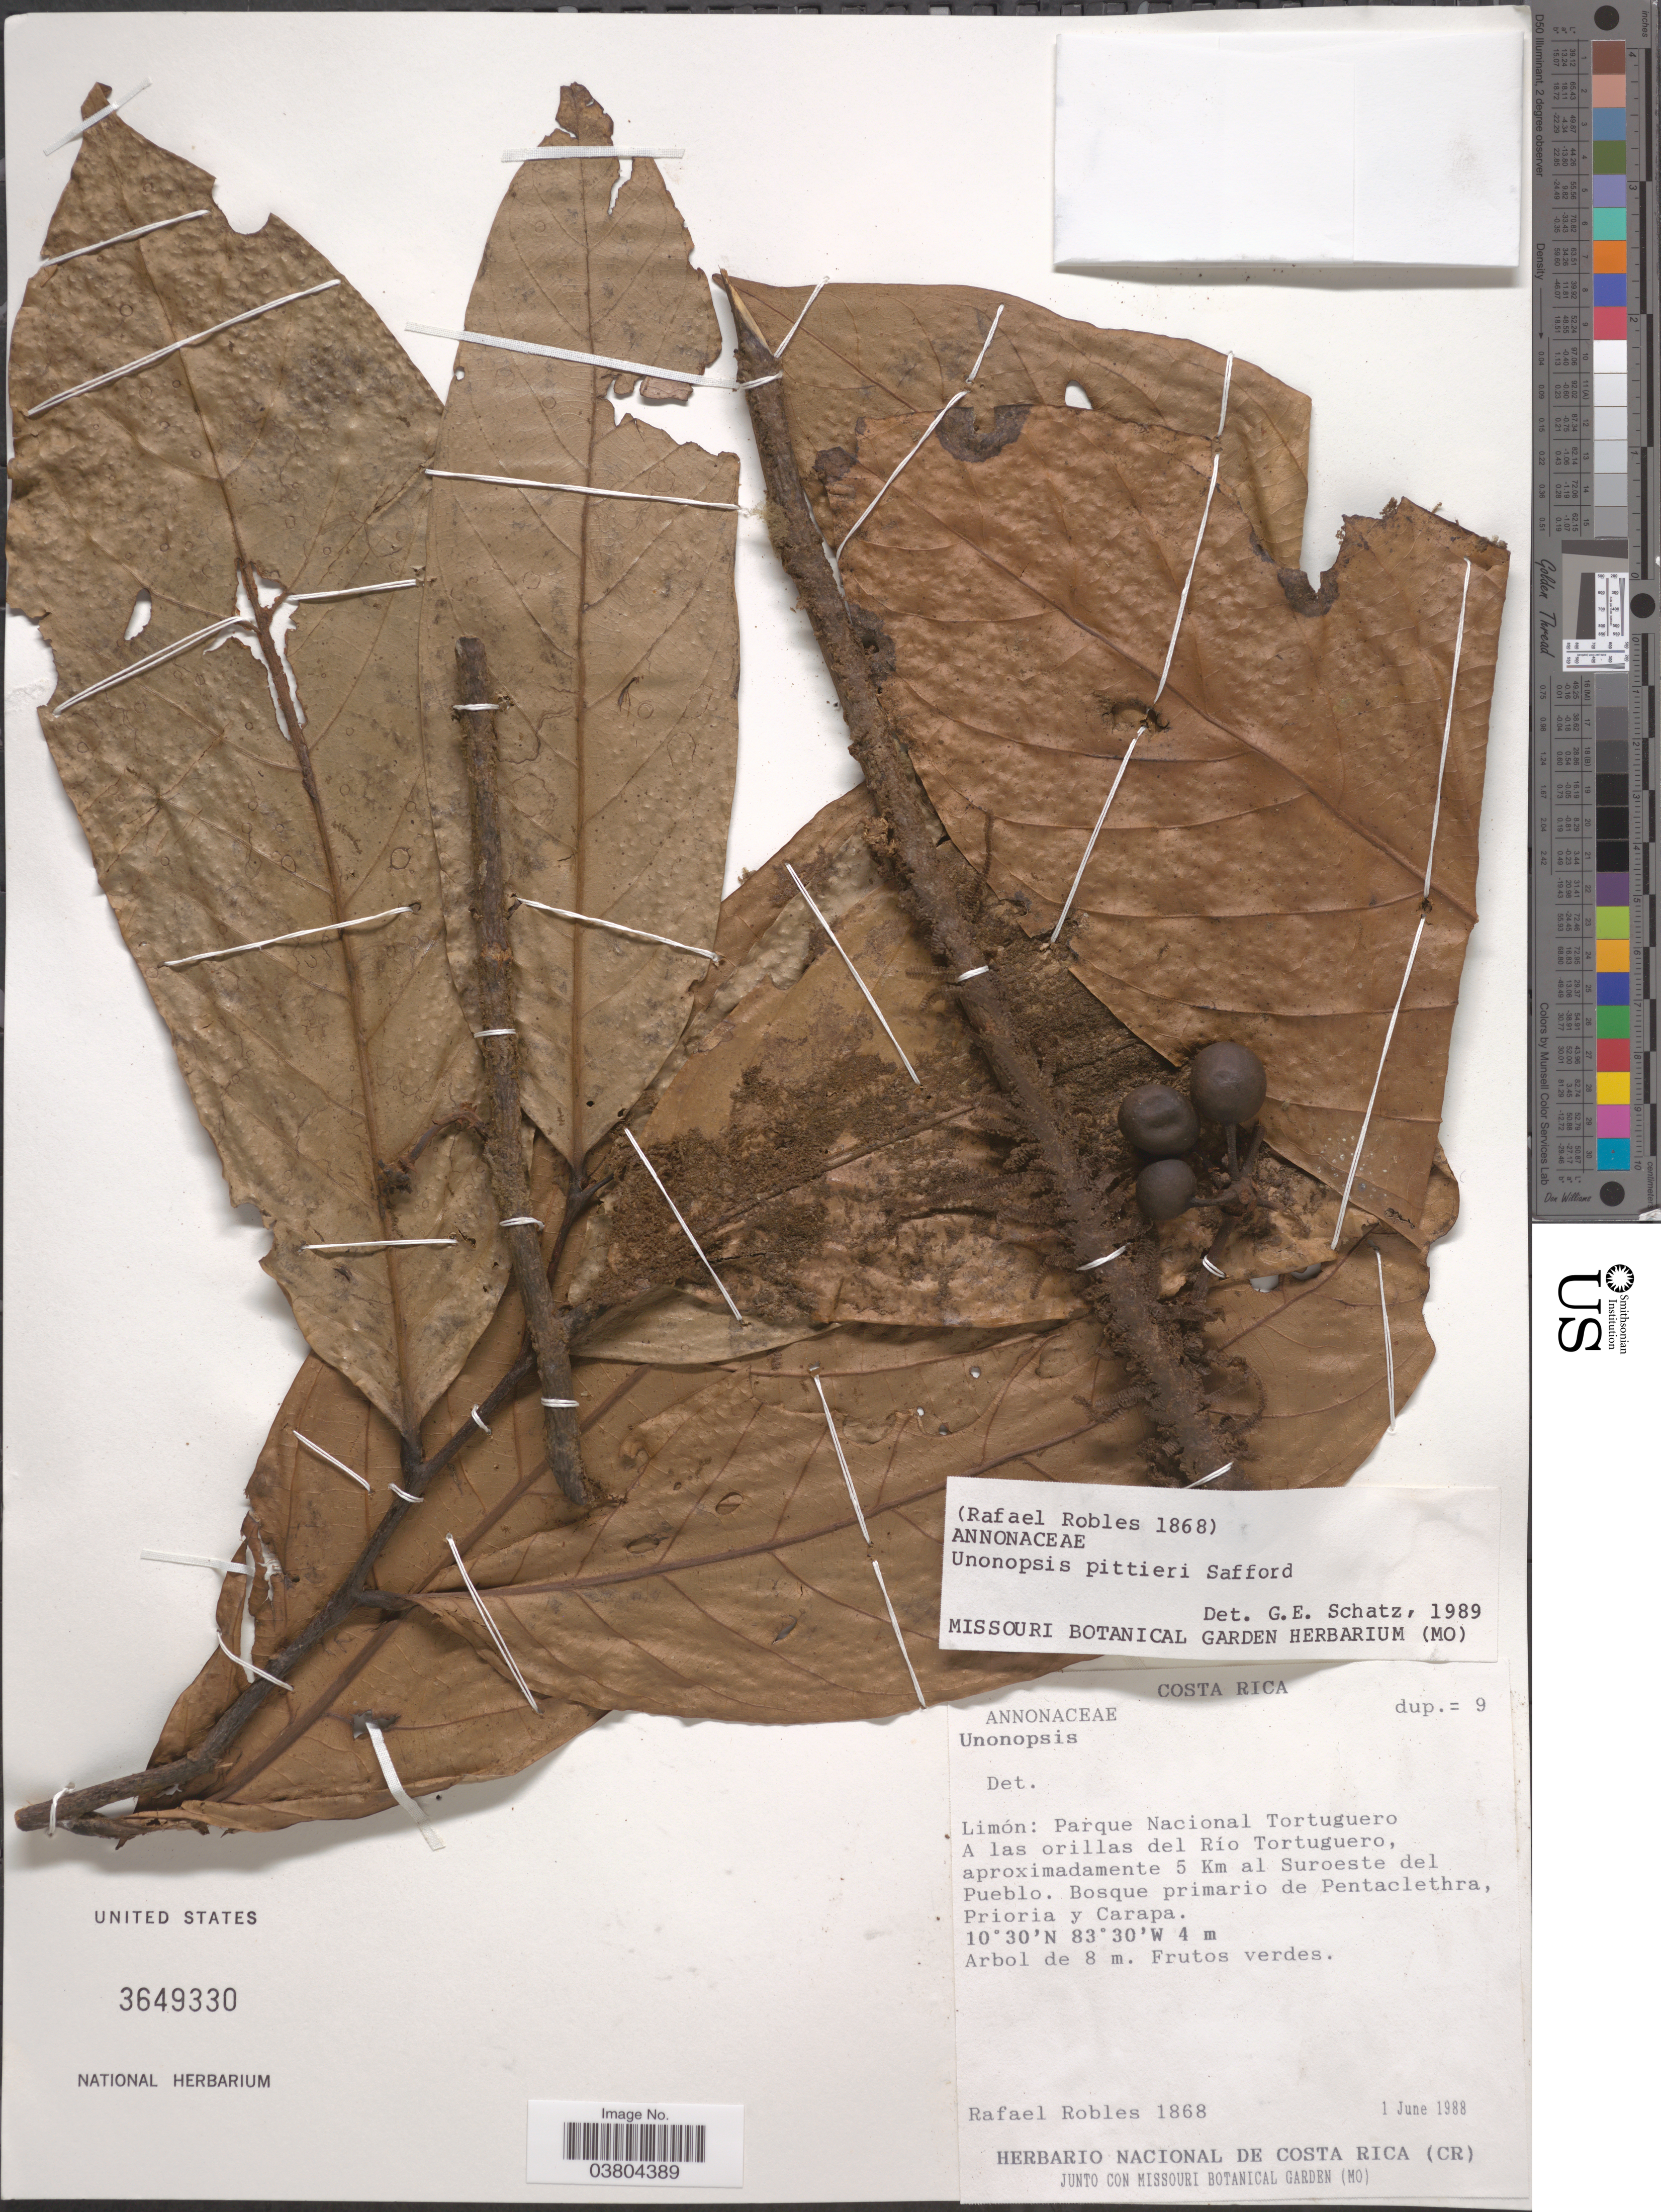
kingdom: Plantae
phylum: Tracheophyta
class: Magnoliopsida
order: Magnoliales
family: Annonaceae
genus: Unonopsis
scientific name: Unonopsis pittieri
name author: Saff.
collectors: R. Robles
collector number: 1868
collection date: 1988-06-01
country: Costa Rica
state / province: Limón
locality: Parque Nacional Tortuguero. A las orillas del Río Tortuguero, aproximadamente 5 Km al Suroeste del Pueblo.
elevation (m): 4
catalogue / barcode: US 3649330